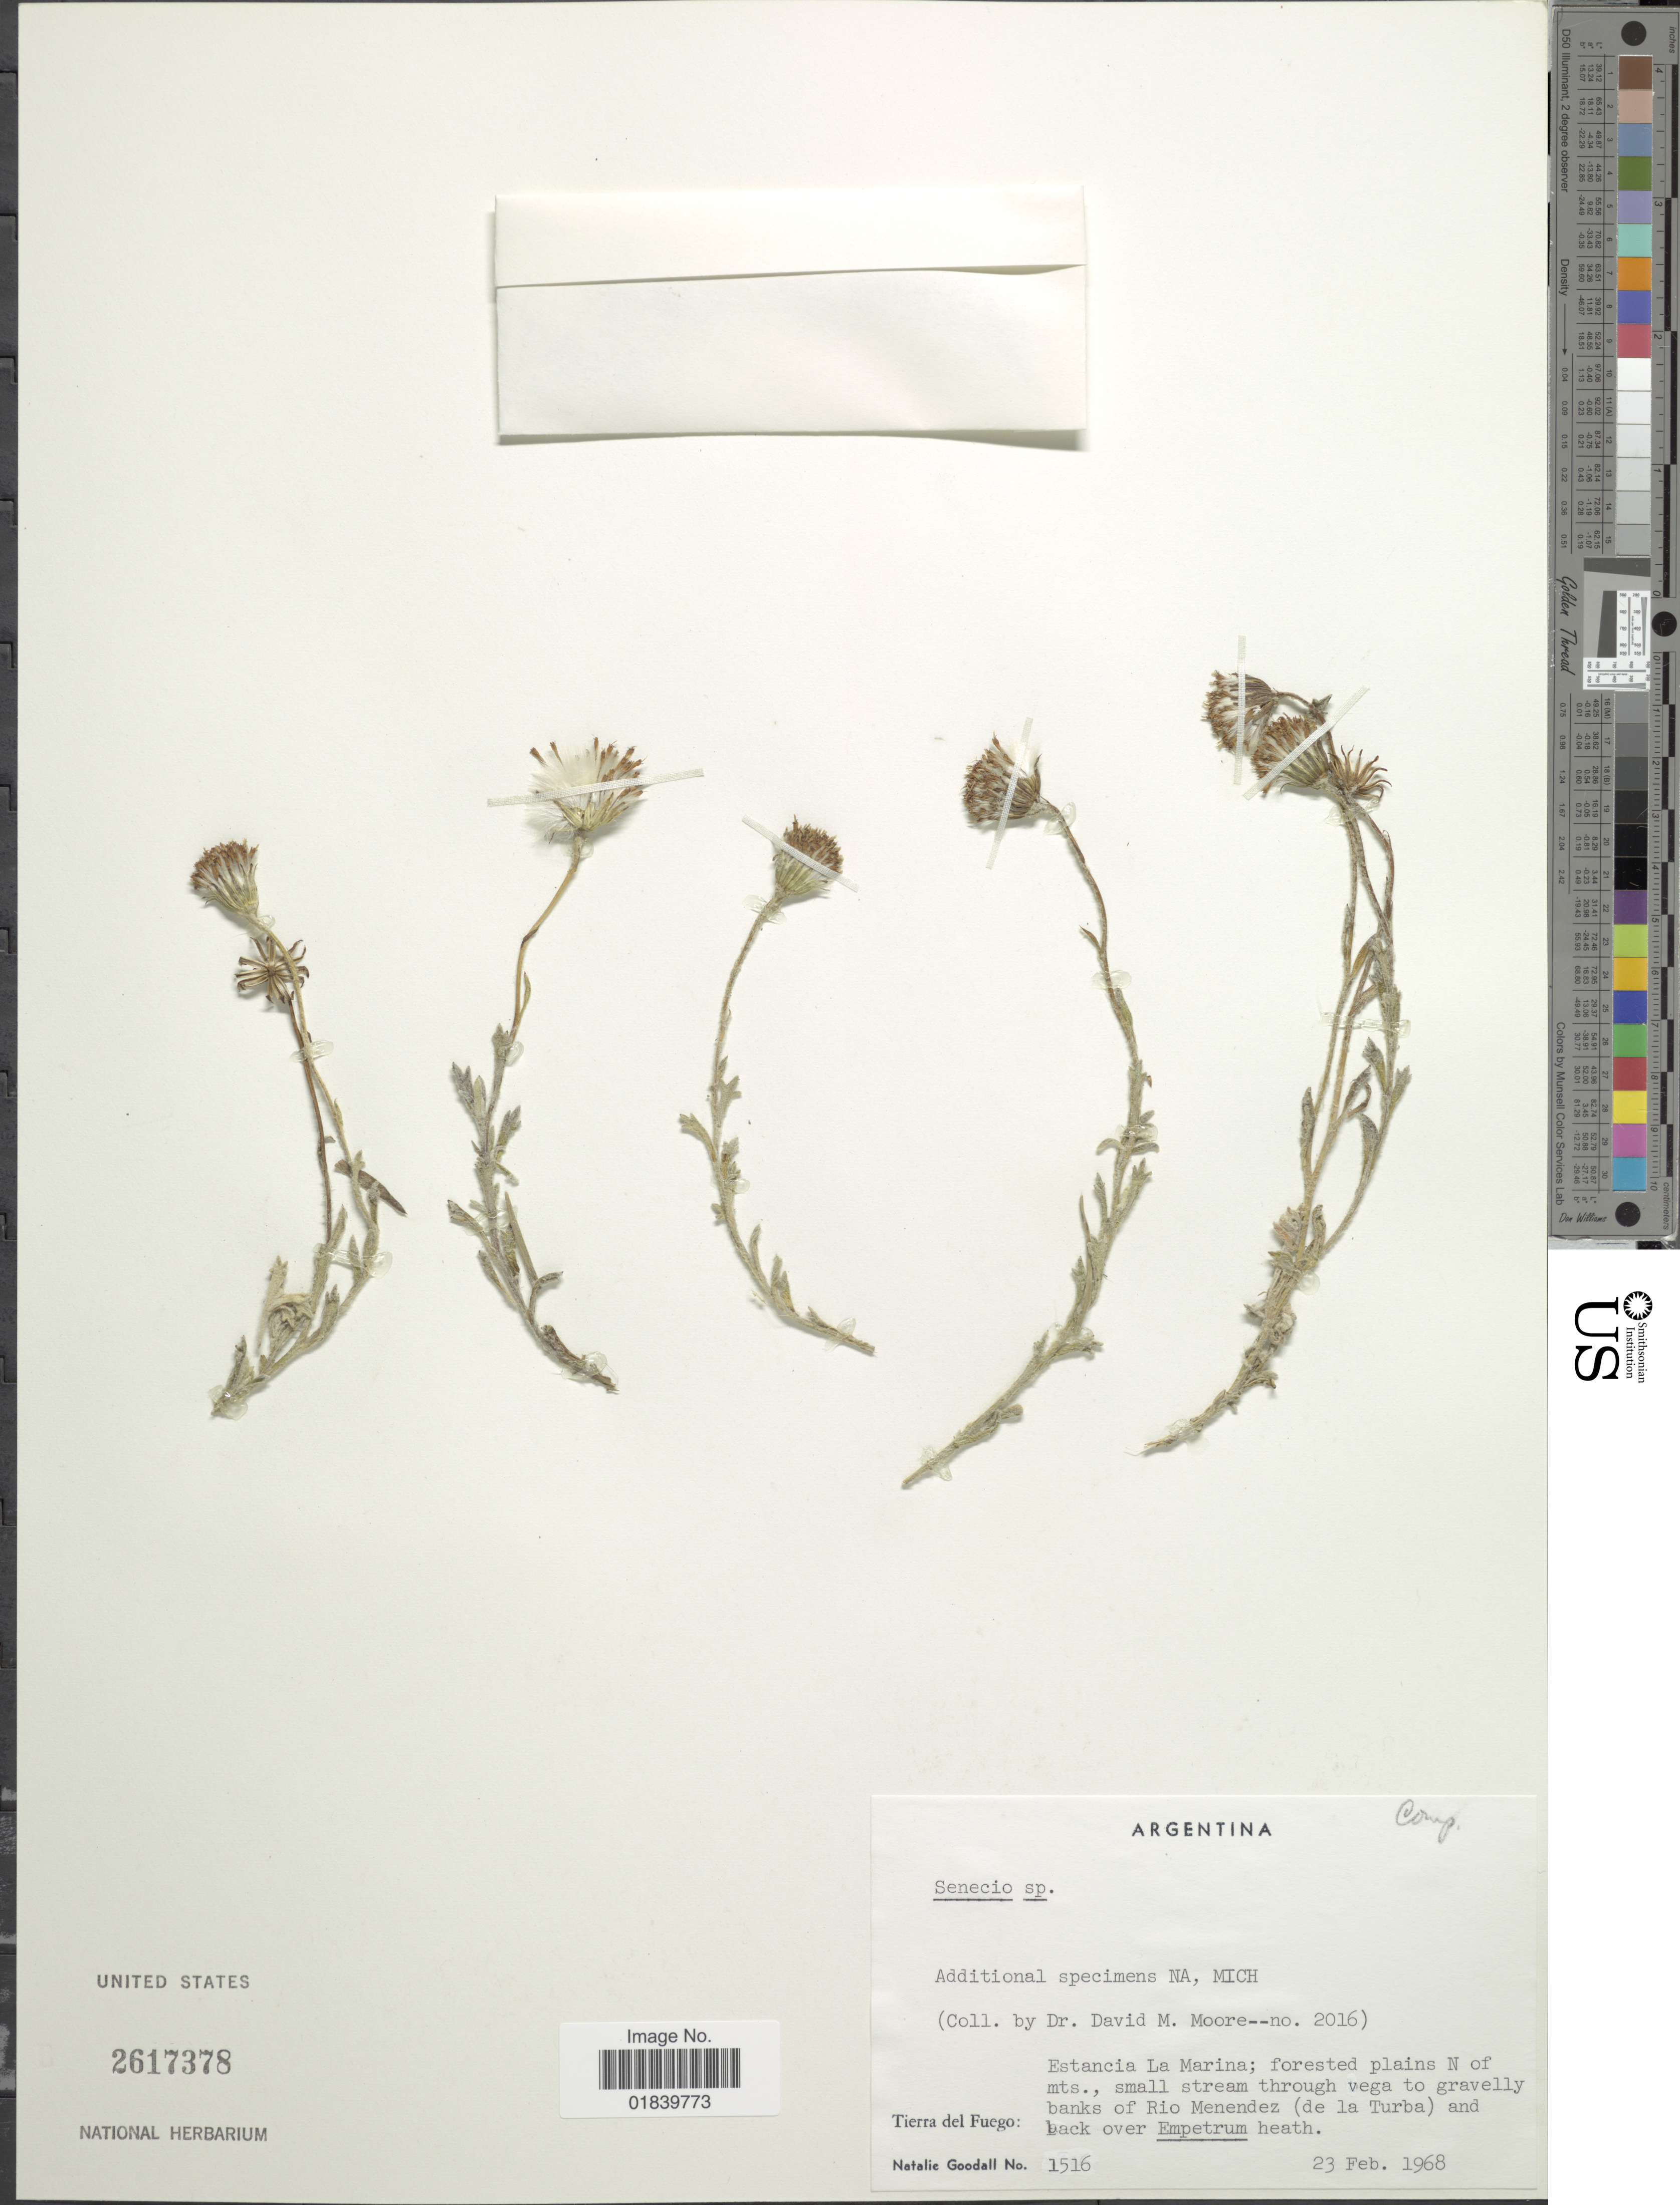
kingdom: Plantae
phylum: Tracheophyta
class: Magnoliopsida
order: Asterales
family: Asteraceae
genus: Senecio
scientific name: Senecio sp.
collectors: D. Moore & N. Goodall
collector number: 1516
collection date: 1968-02-23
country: Argentina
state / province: Tierra del Fuego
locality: Tierra del Fuego: Argentina. Estancia La Marina; forested plains N of mts., small stream through vega to gravelly banks of Rio Menendez (de la Turba) .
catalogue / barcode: US 2617378